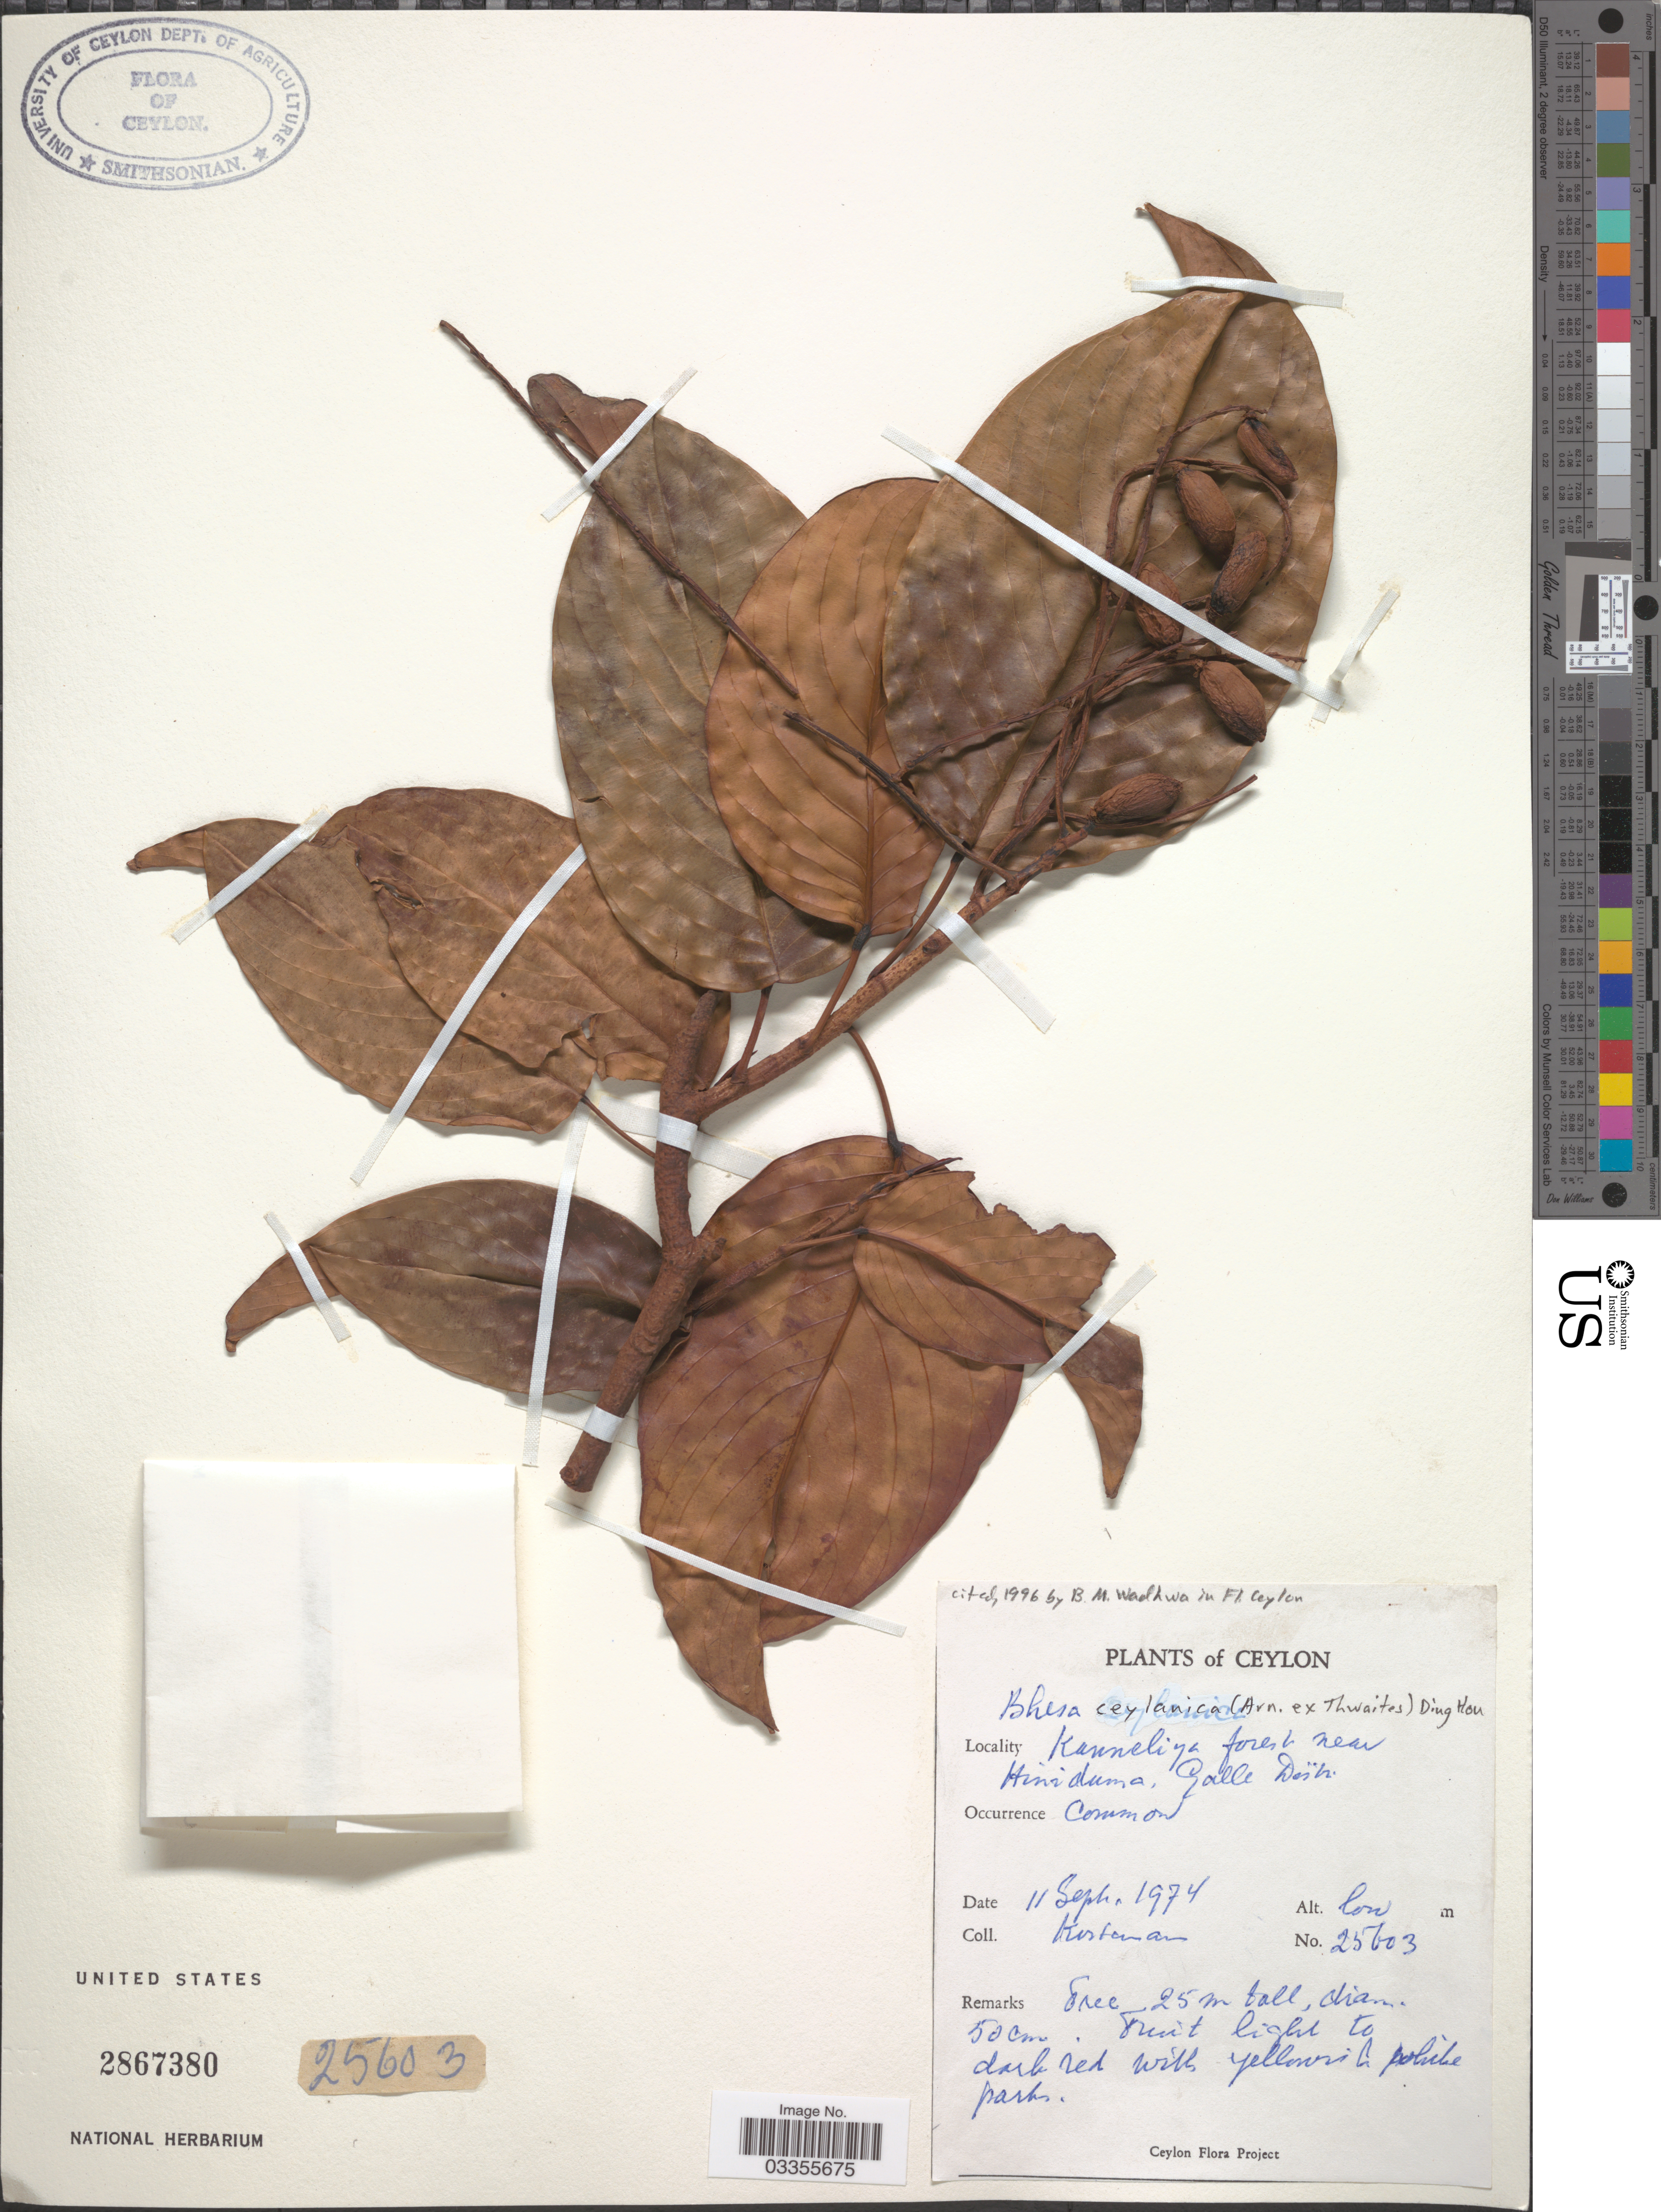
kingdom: Plantae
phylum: Tracheophyta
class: Magnoliopsida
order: Malpighiales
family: Centroplacaceae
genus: Bhesa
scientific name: Bhesa ceylanica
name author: (Arn. ex Thwaites) Ding Hou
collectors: Kostermans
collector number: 25603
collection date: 1974-09-11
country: Sri Lanka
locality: Ceylon. Kanneliya forest near Hiniduma. Galle Distr.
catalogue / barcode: US 2867380